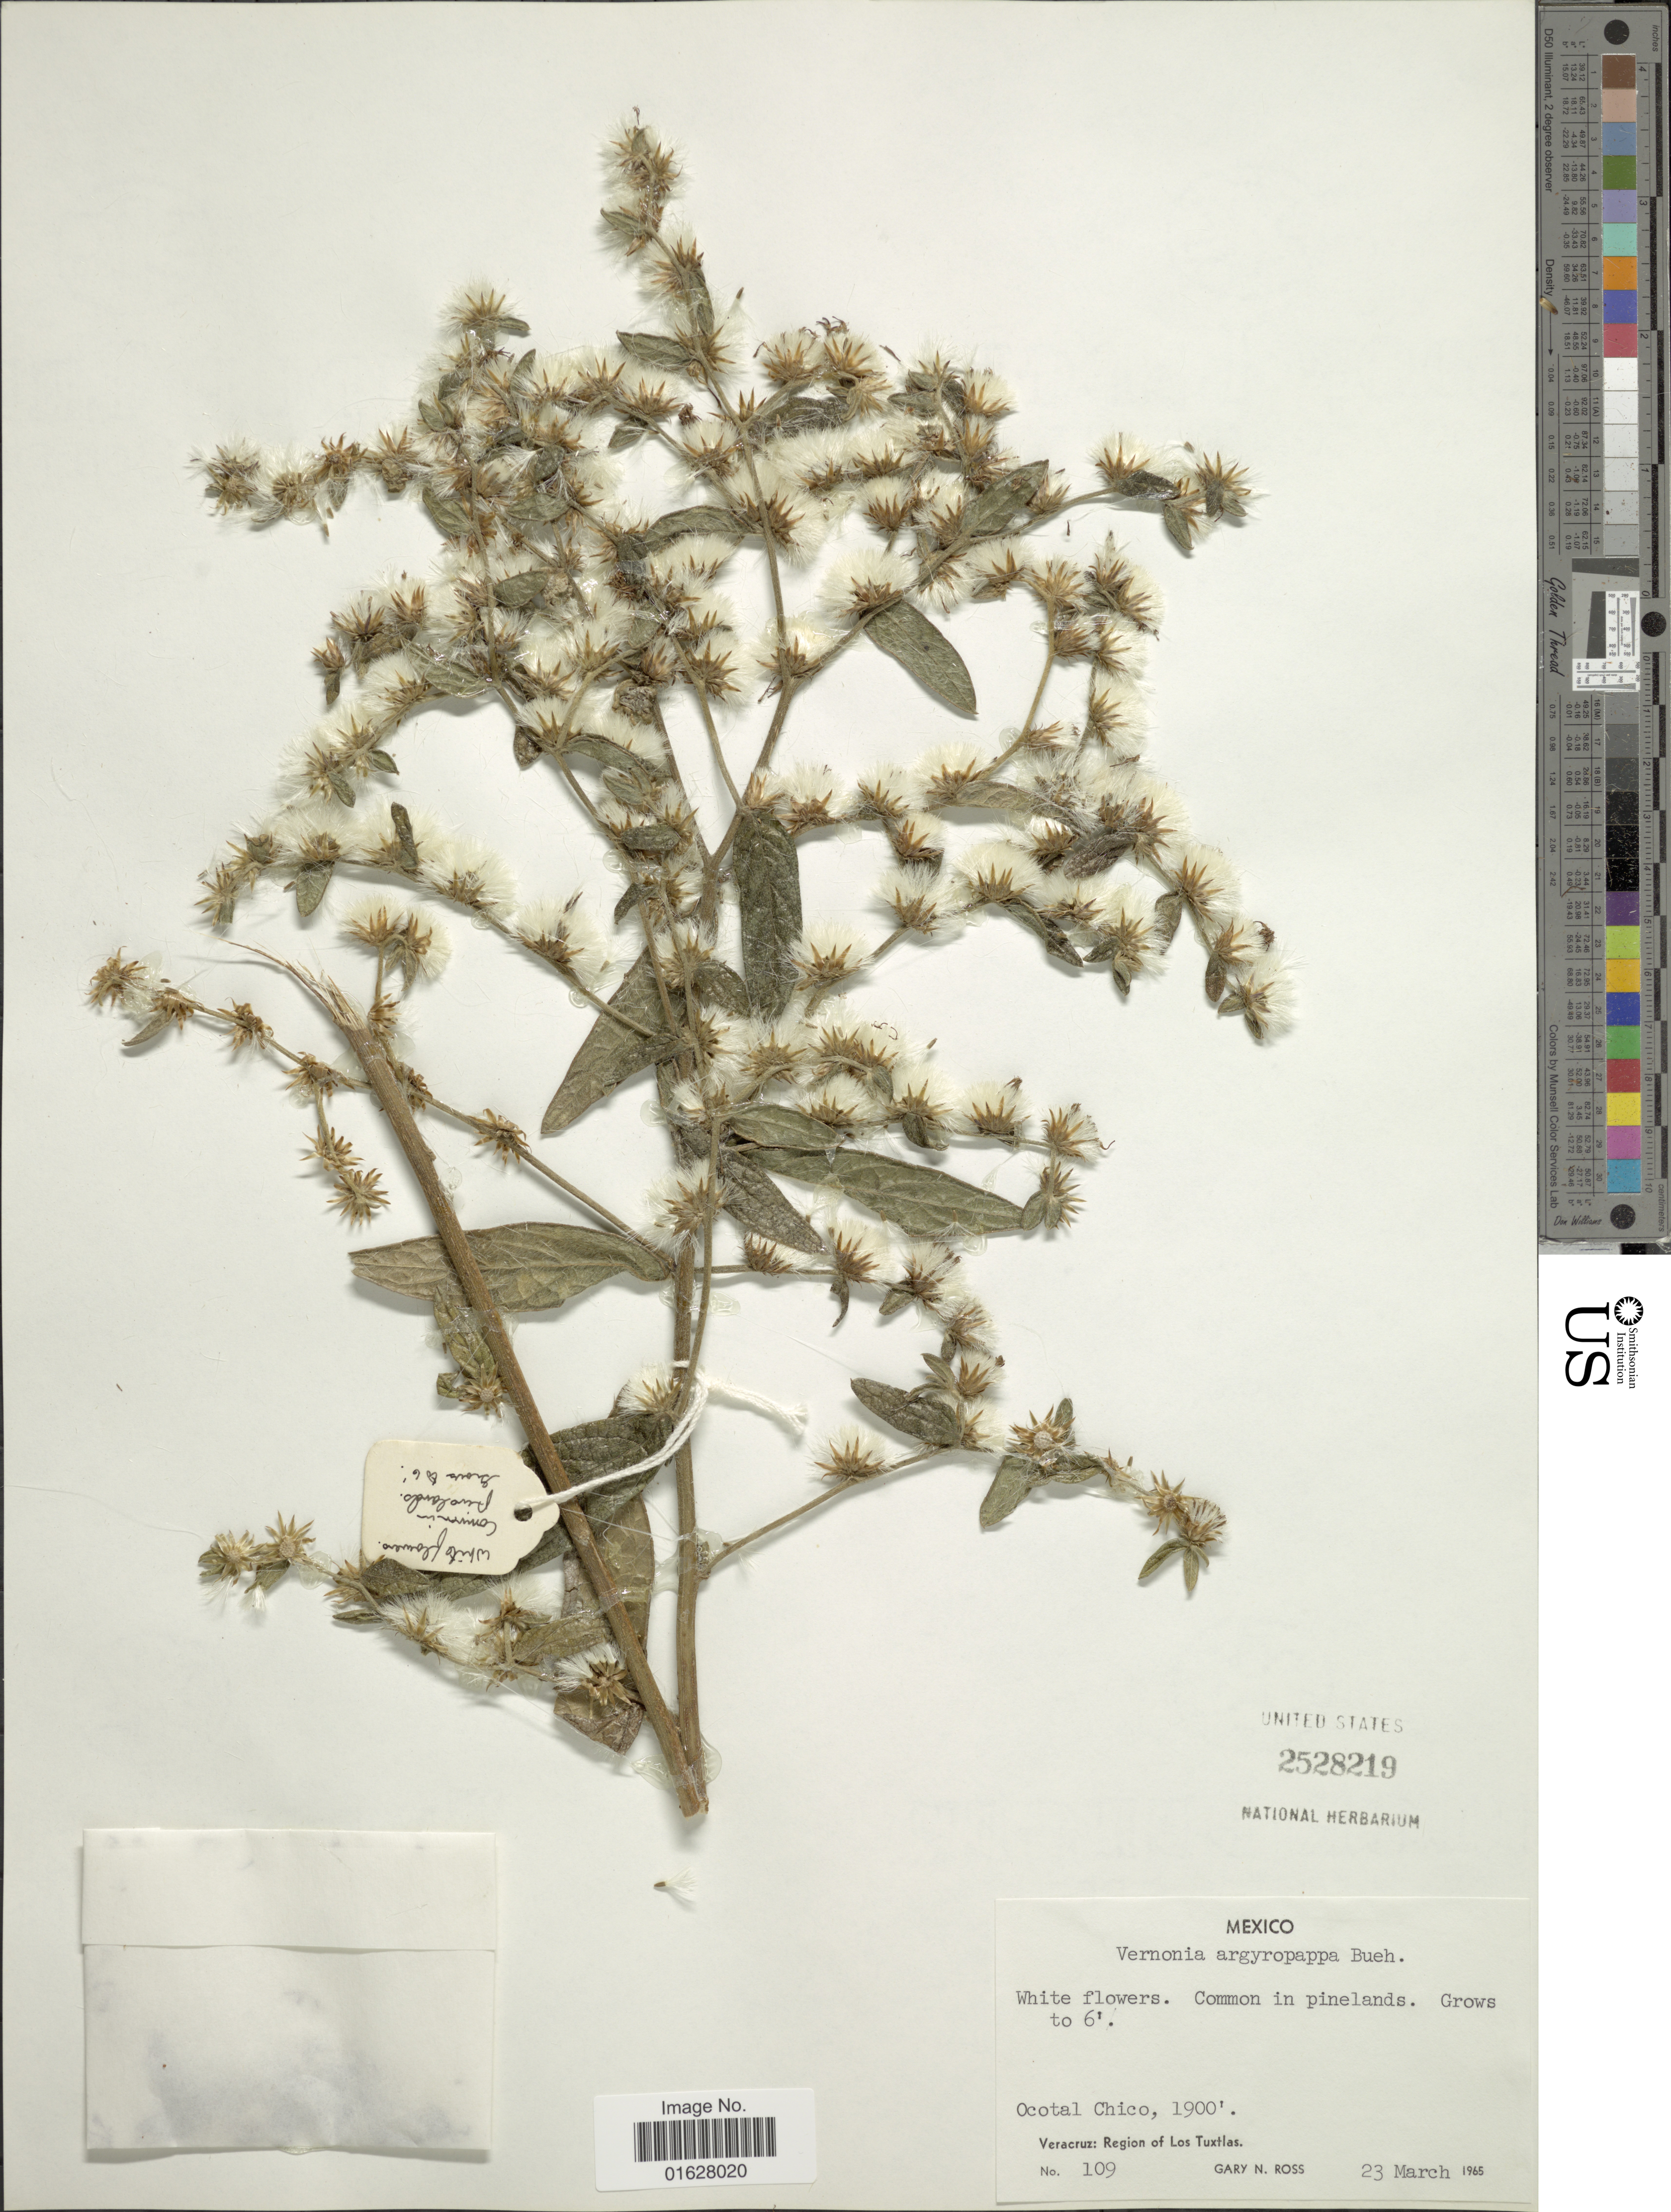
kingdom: Plantae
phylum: Tracheophyta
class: Magnoliopsida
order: Asterales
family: Asteraceae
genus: Lepidaploa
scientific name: Lepidaploa salzmannii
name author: (DC.) H. Rob.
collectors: G. N. Ross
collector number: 109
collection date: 1965-03-23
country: Mexico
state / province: Veracruz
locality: Mexico. Veracruz: Region of Los Tuxtlas. Ocotal Chico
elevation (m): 579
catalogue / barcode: US 2528219